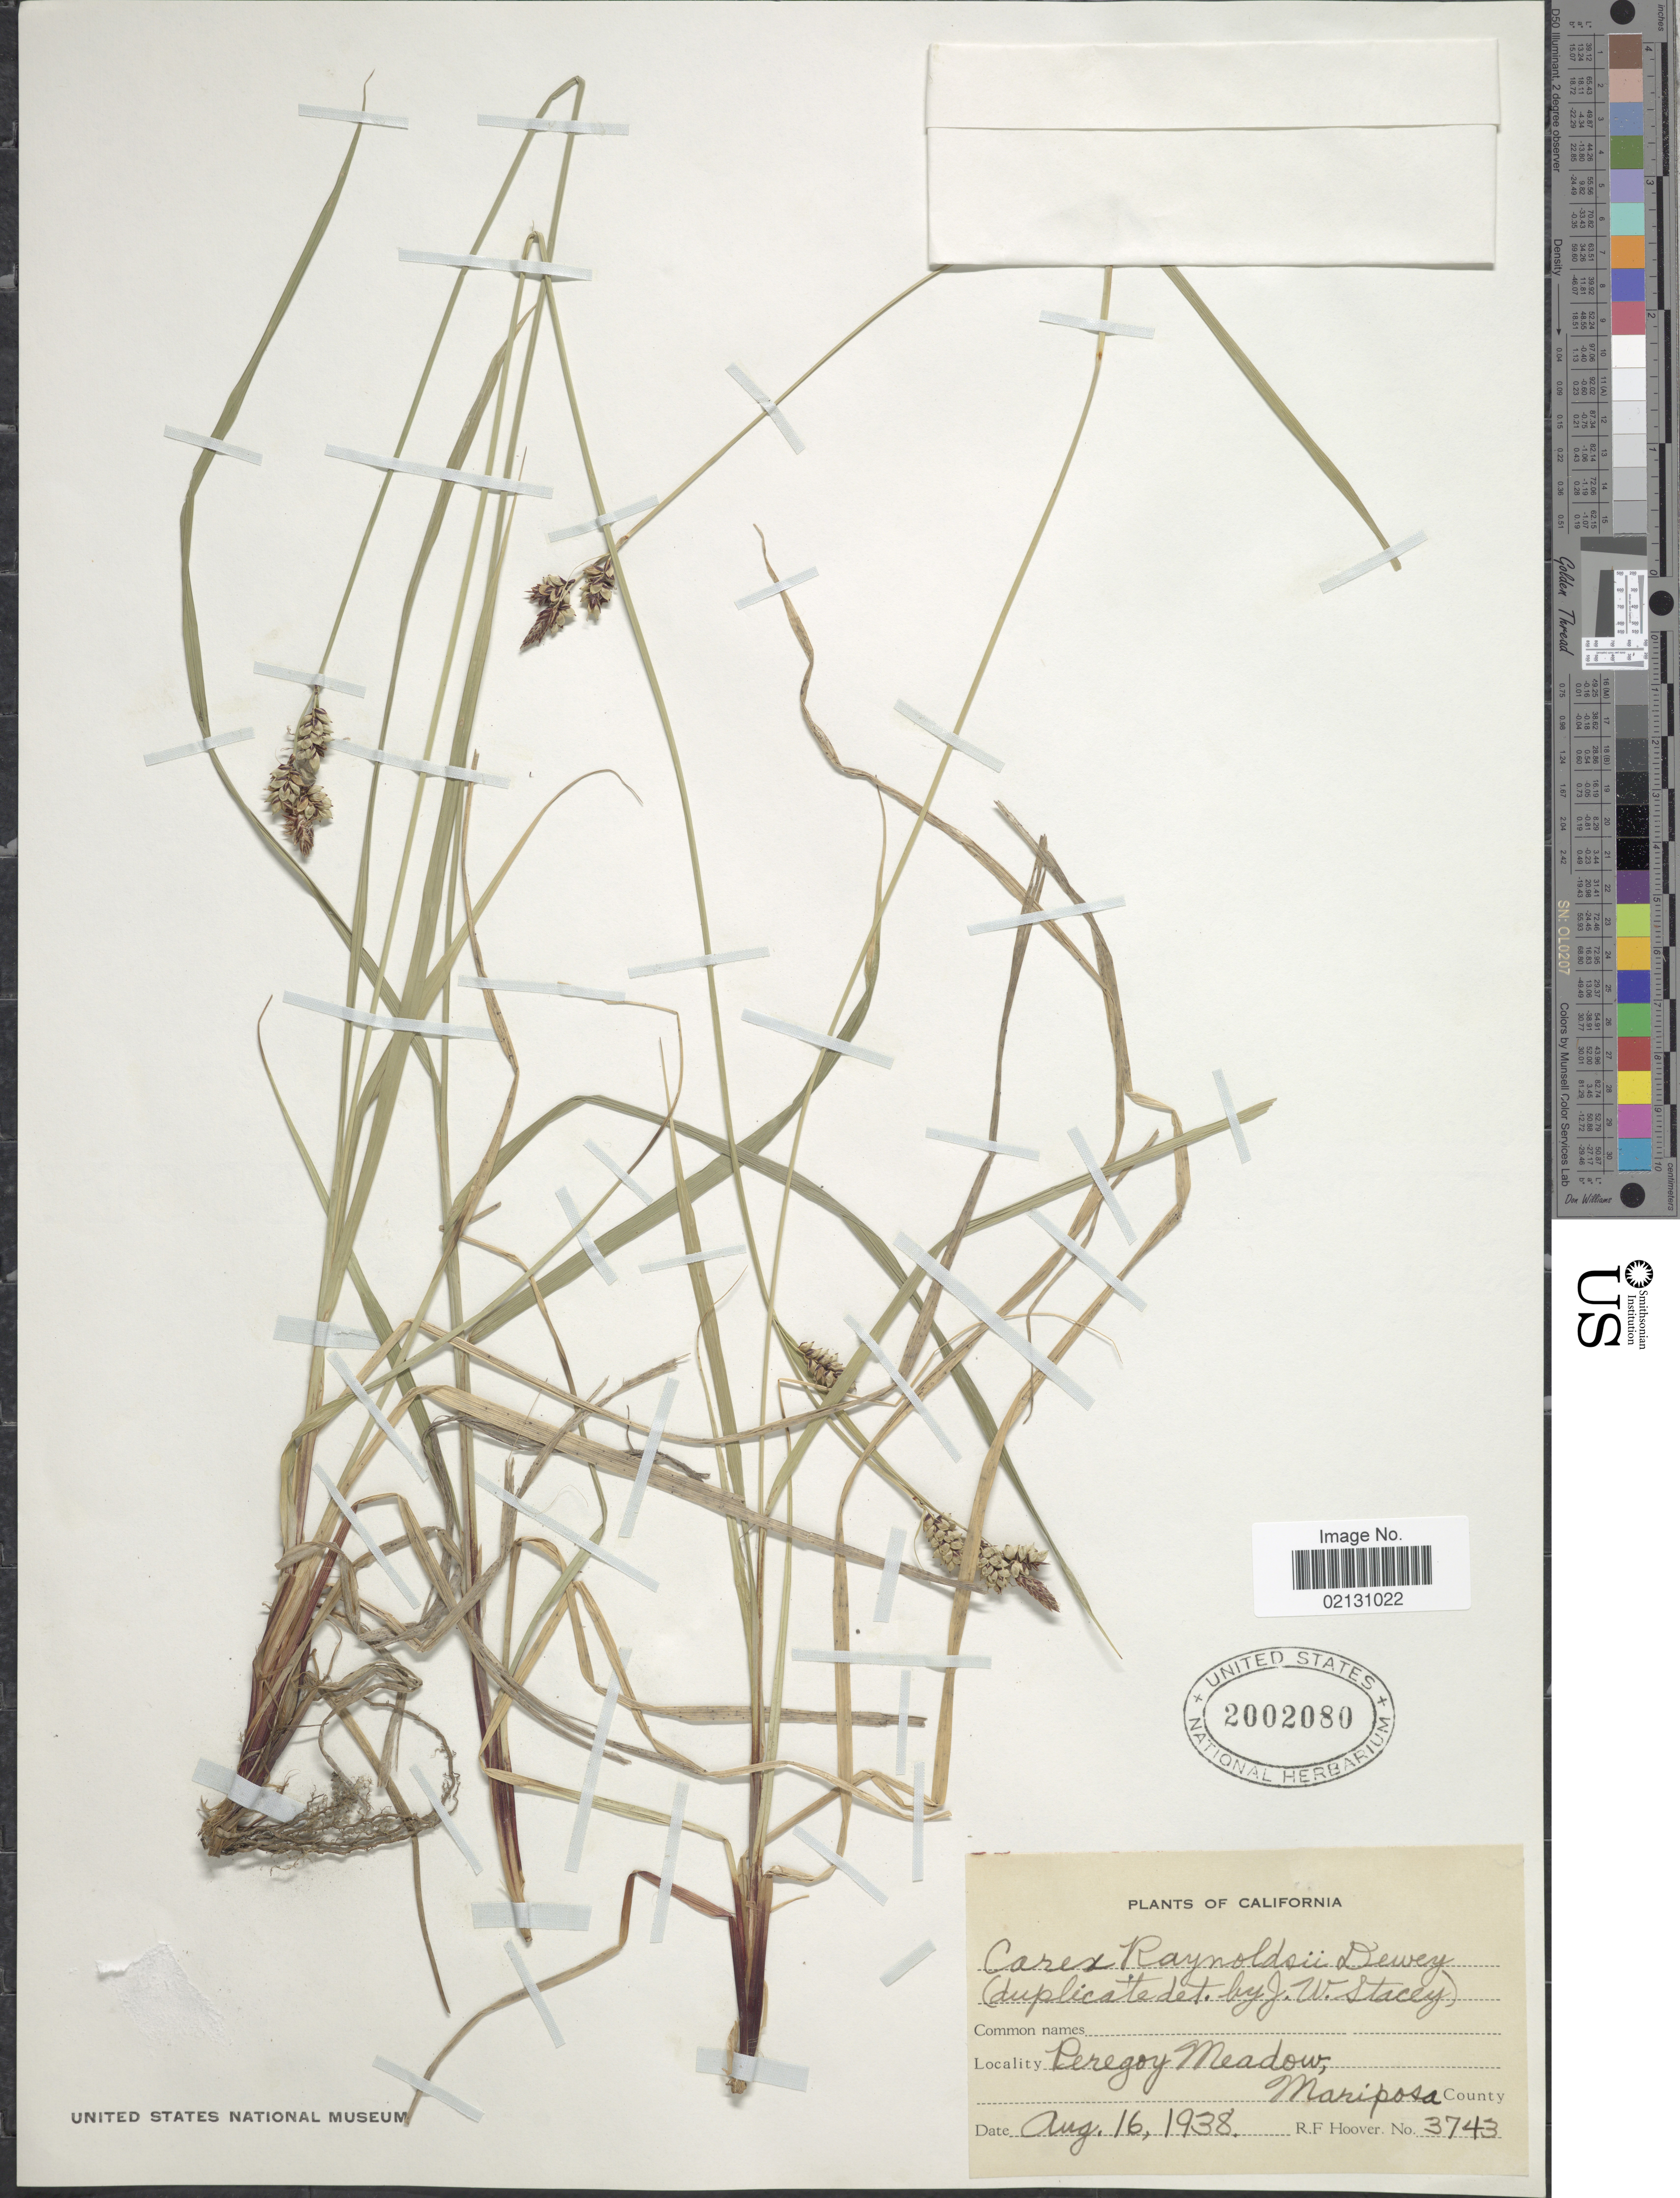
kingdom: Plantae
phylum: Tracheophyta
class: Liliopsida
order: Poales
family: Cyperaceae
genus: Carex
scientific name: Carex raynoldsii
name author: Dewey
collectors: R. F. Hoover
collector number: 3743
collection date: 1938-08-16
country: United States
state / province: California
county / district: Mariposa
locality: Peregoy Meadow, Mariposa County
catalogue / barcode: US 2002080